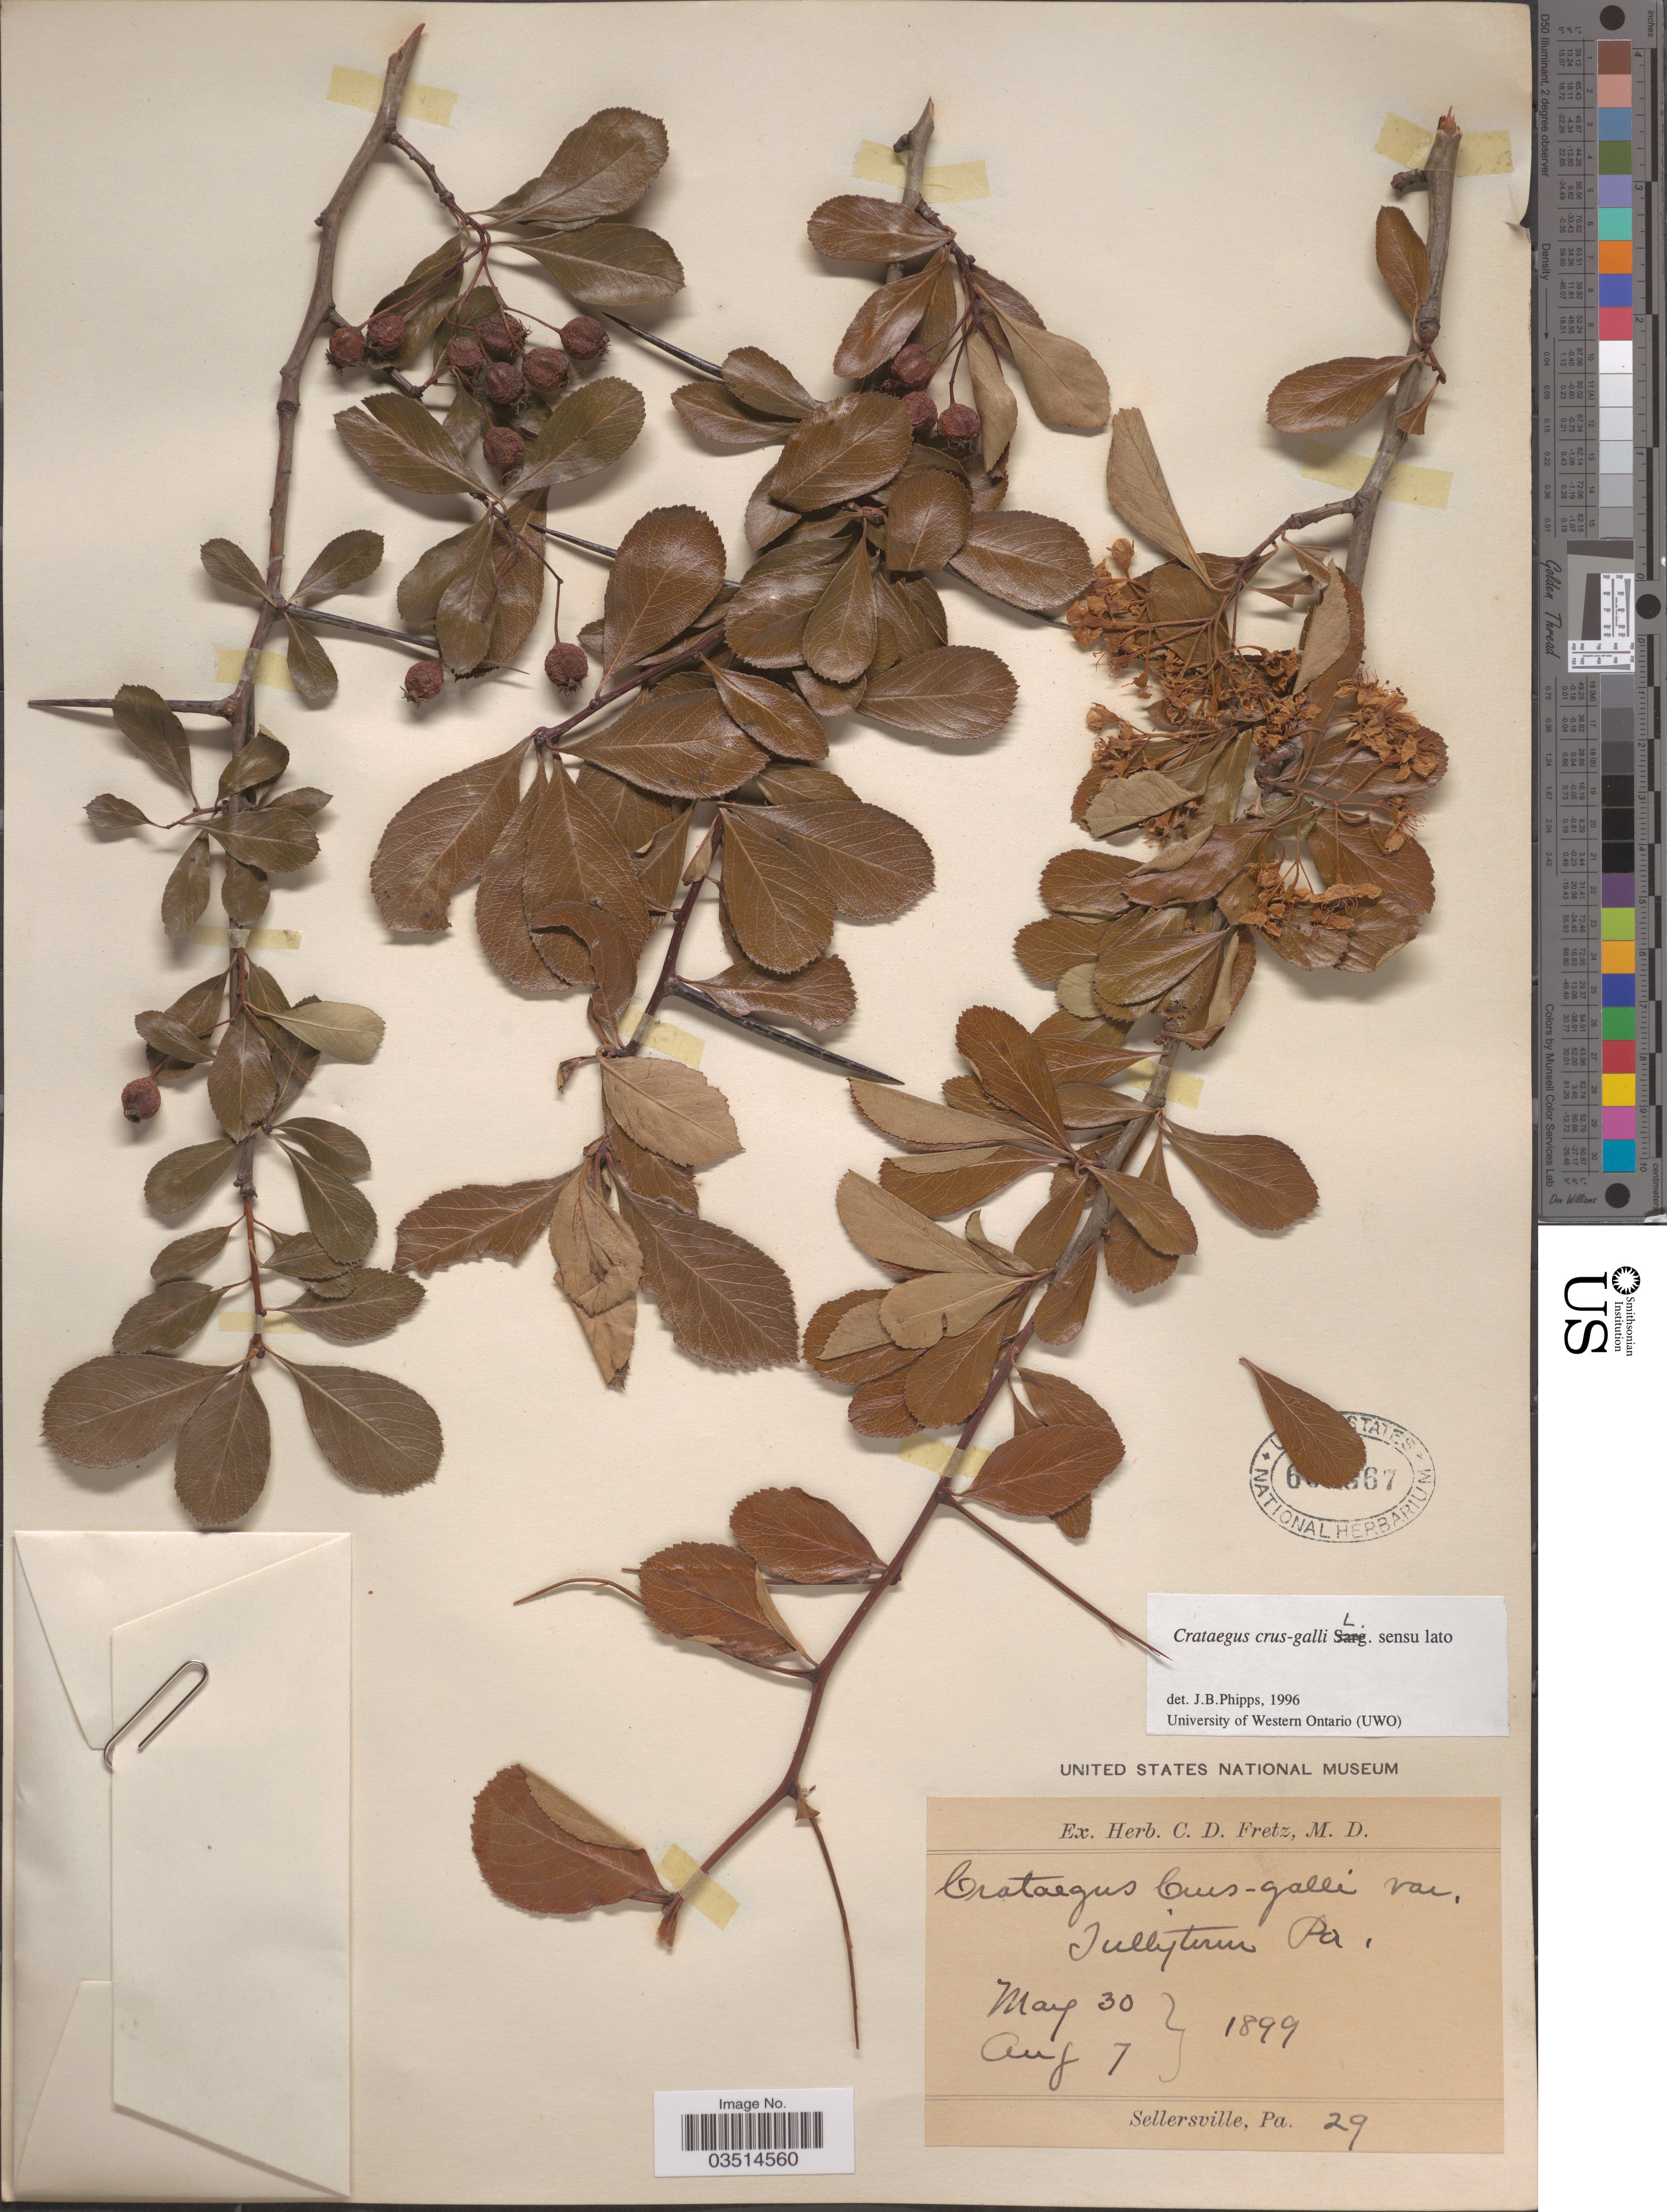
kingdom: Plantae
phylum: Tracheophyta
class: Magnoliopsida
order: Rosales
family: Rosaceae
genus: Crataegus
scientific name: Crataegus crus-galli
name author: L.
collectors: ex herb. C.D. Fretz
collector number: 29?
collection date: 1899-05-30/1899-08-07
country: United States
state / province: Pennsylvania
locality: Tullytown.